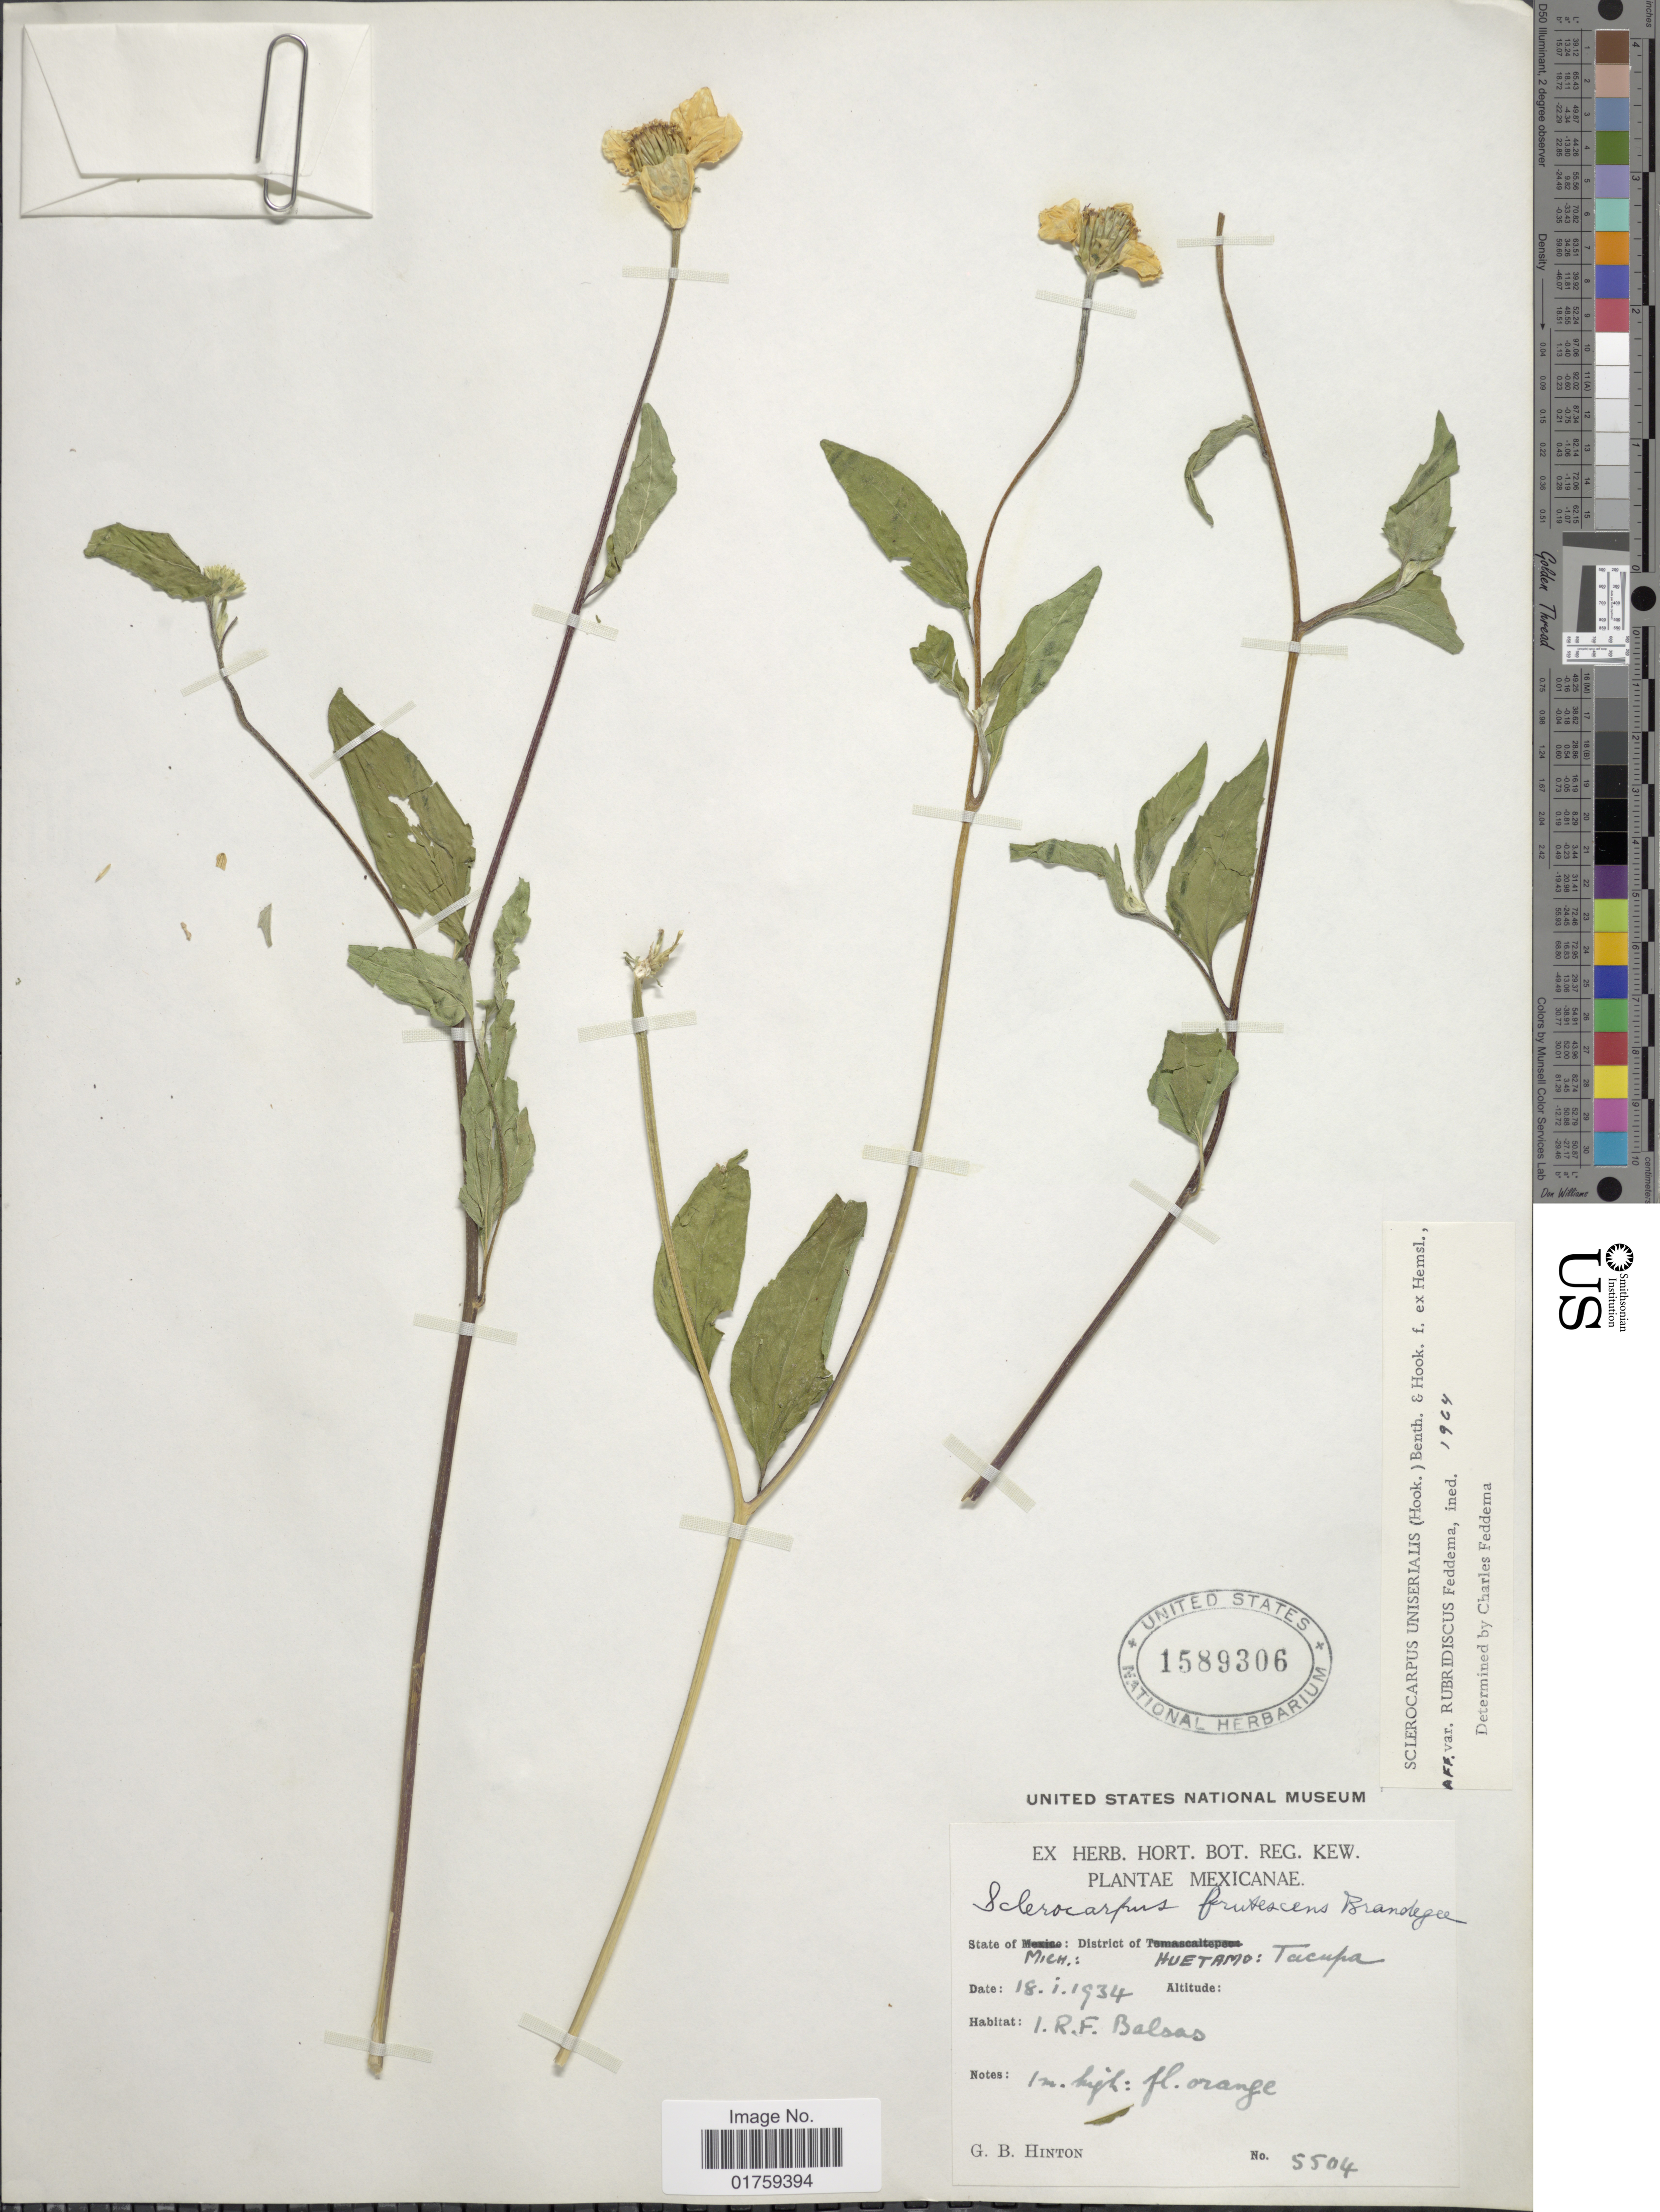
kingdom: Plantae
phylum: Tracheophyta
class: Magnoliopsida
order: Asterales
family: Asteraceae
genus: Sclerocarpus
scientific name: Sclerocarpus uniserialis var. rubridiscus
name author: Feddema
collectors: G. B. Hinton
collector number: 5504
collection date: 1934-01-18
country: Mexico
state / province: Michoacán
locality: State of Mich.: District of Huetamo: Tacupa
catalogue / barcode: US 1589306